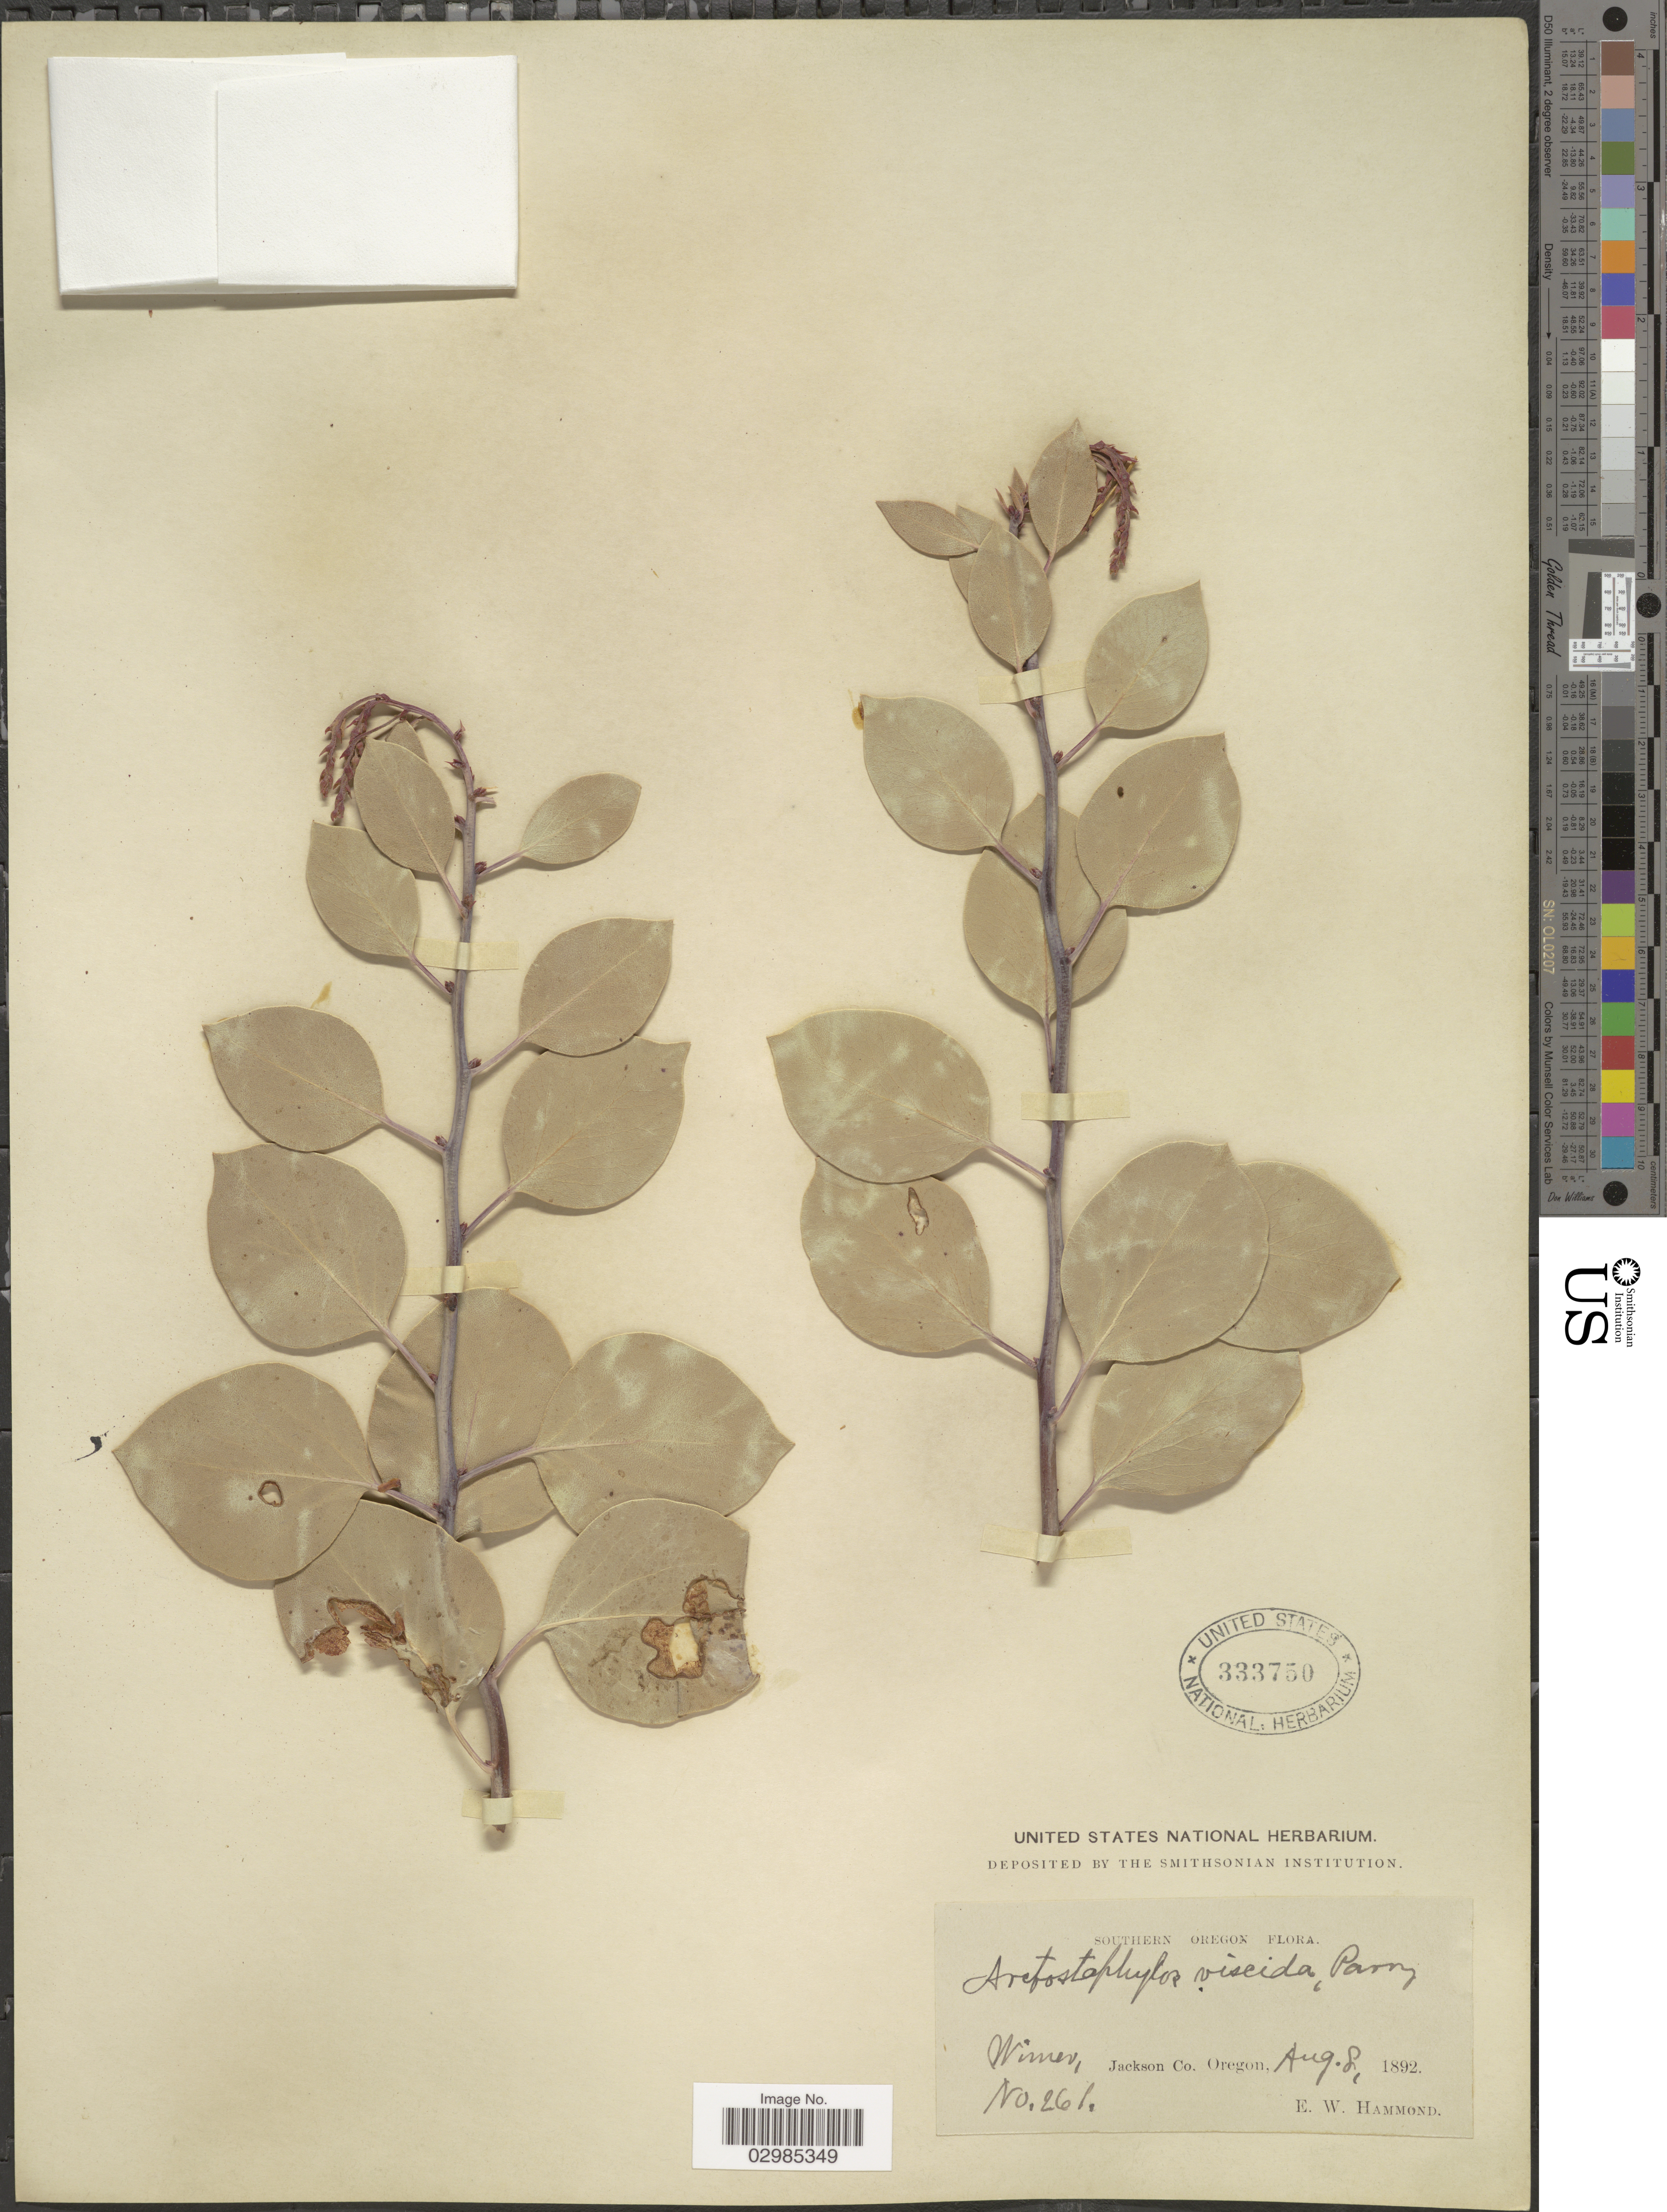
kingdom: Plantae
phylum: Tracheophyta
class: Magnoliopsida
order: Ericales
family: Ericaceae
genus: Arctostaphylos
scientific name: Arctostaphylos viscida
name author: Parry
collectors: E. Hammond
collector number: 261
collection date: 1892-08-08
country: United States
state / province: Oregon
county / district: Jackson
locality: Southern Oregon. Wimer, Jackson Co.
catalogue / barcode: US 333750